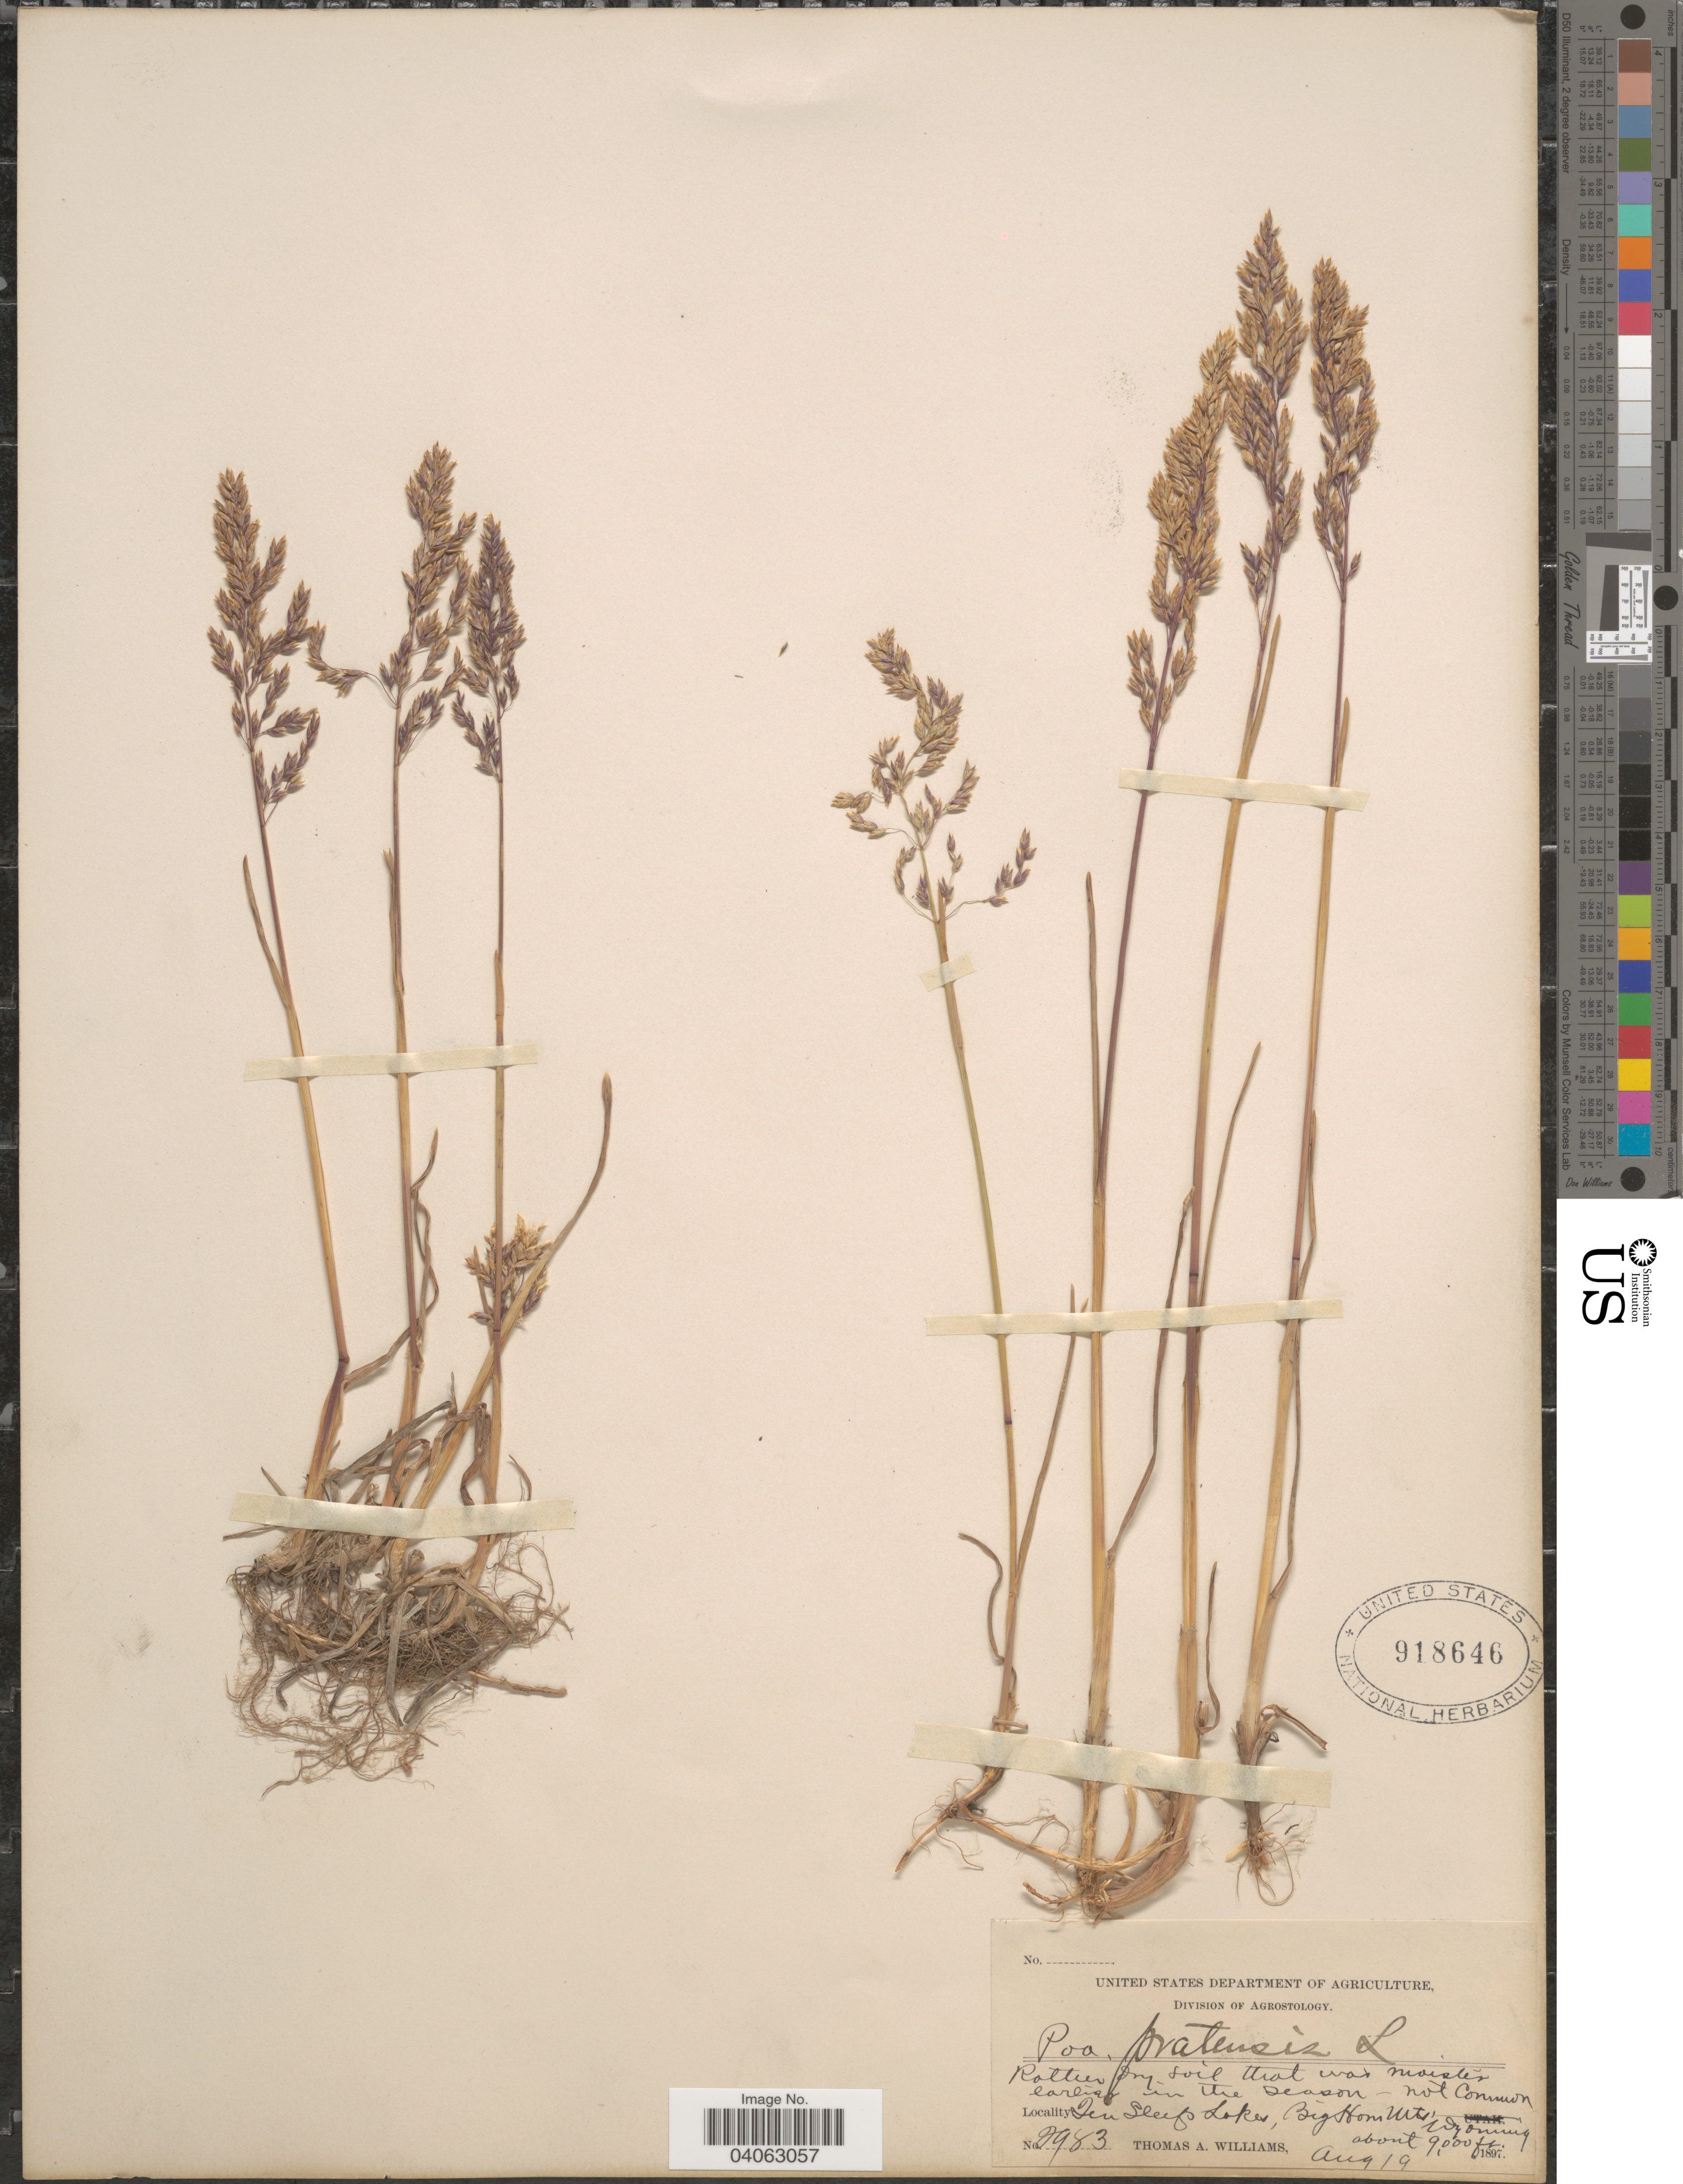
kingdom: Plantae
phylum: Tracheophyta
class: Liliopsida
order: Poales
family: Poaceae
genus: Poa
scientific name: Poa pratensis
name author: L.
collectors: T. A. Williams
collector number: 2983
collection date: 1897-08-19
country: United States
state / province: Wyoming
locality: Ten Sleep Lake, Big Horn Mts.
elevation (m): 2743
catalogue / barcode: US 918646